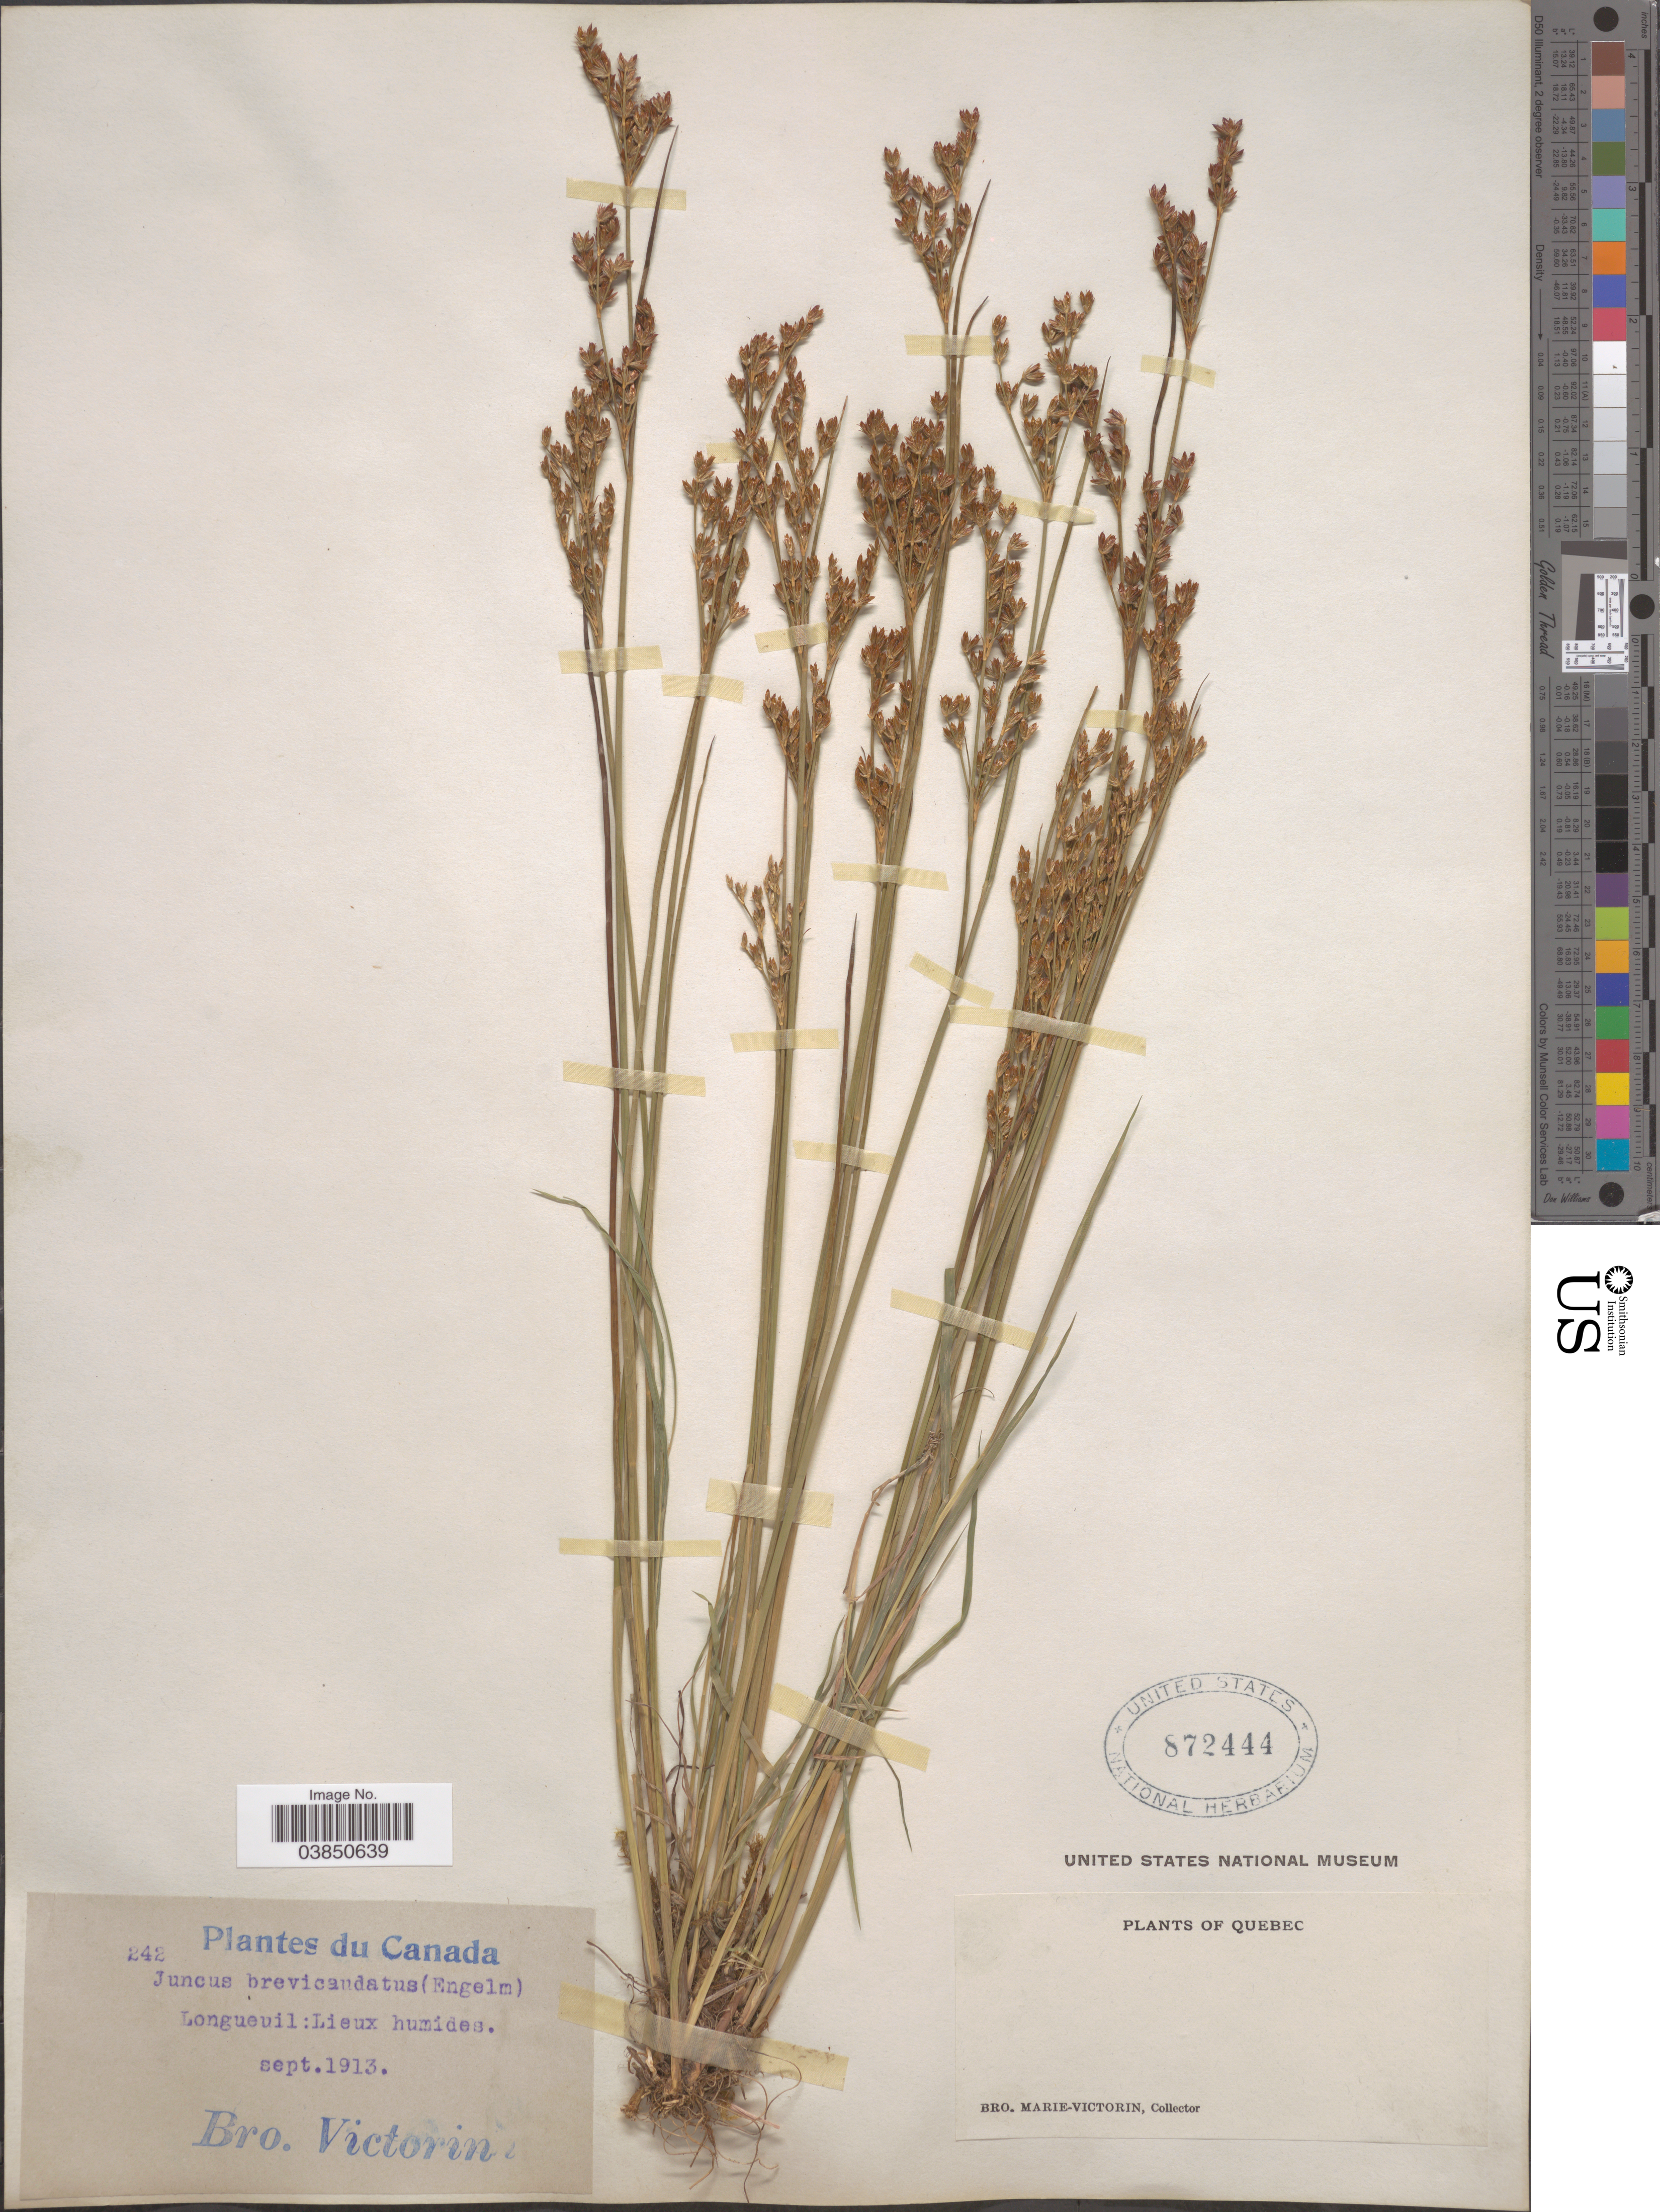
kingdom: Plantae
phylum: Tracheophyta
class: Liliopsida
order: Poales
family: Juncaceae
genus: Juncus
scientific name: Juncus brevicaudatus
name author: (Engelm.) Fernald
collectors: Fr. Marie-Victorin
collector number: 242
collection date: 1913-09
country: Canada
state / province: Quebec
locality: Longueuil.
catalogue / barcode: US 872444